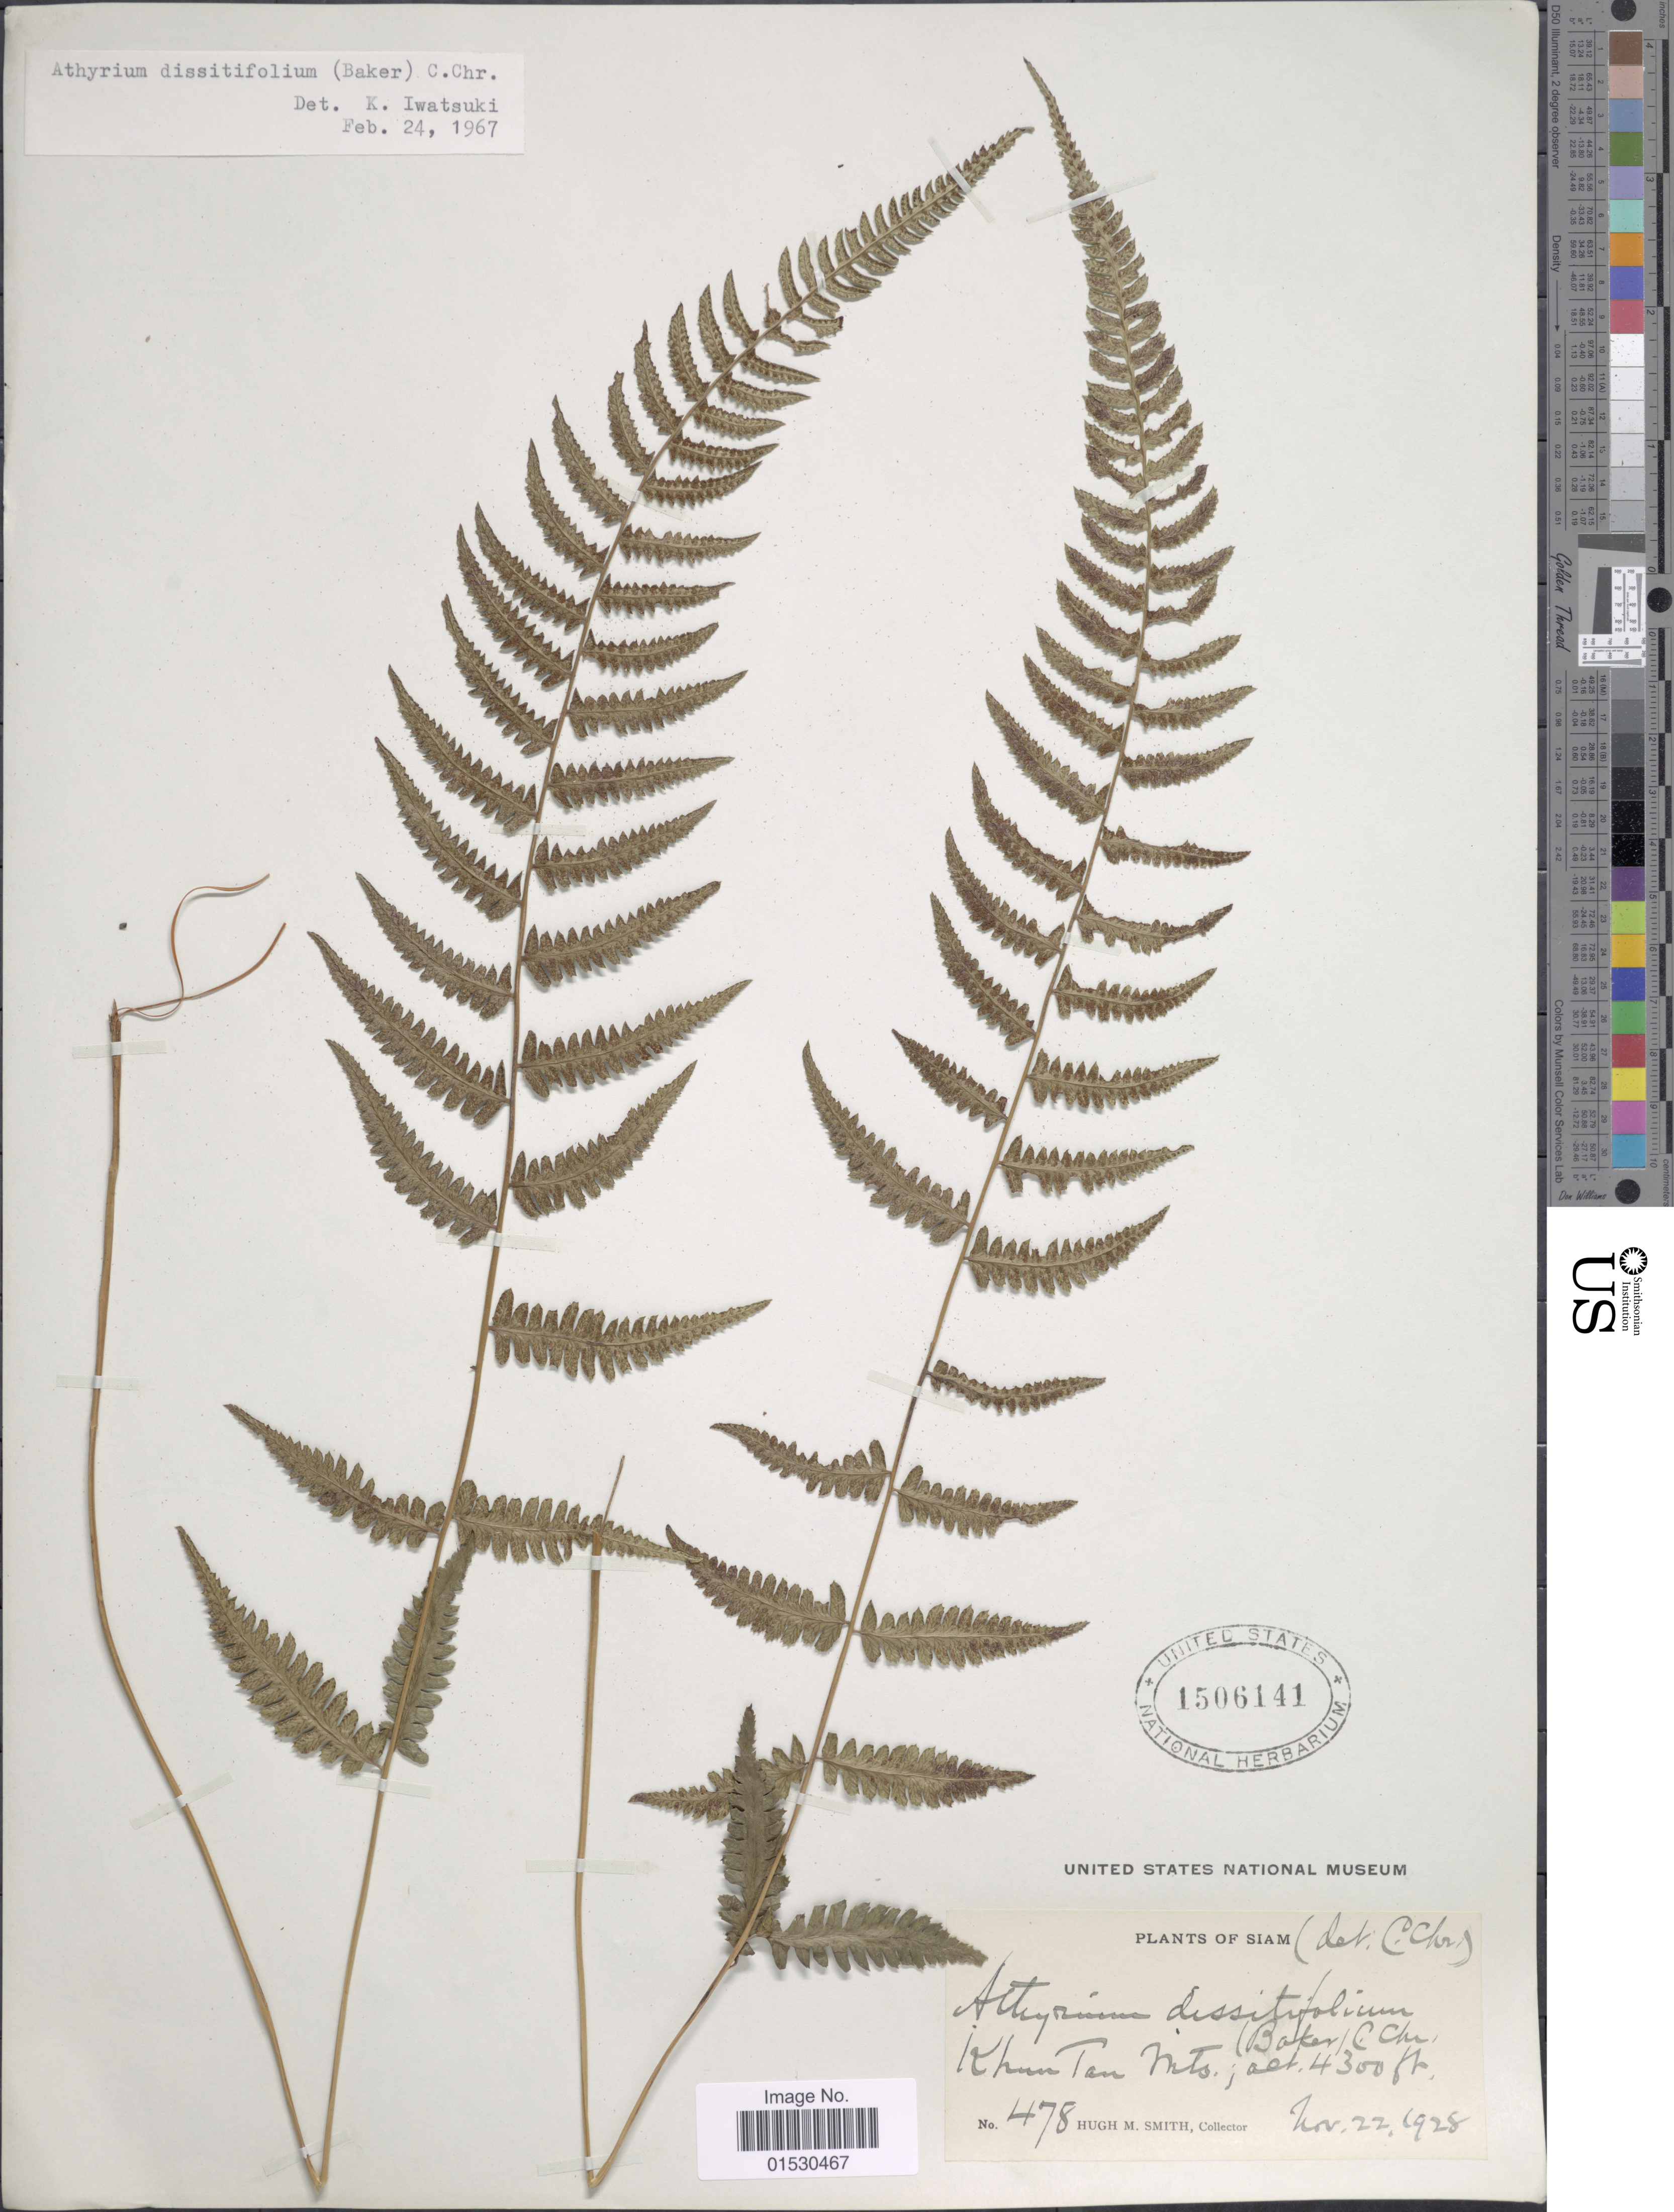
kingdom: Plantae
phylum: Tracheophyta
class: Polypodiopsida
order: Polypodiales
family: Athyriaceae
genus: Athyrium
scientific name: Athyrium dissitifolium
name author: (Baker) C. Chr.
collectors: H. M. Smith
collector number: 478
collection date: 1928-11-22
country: Thailand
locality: Siam, Khun Tan Mts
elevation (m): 1311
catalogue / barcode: US 1506141